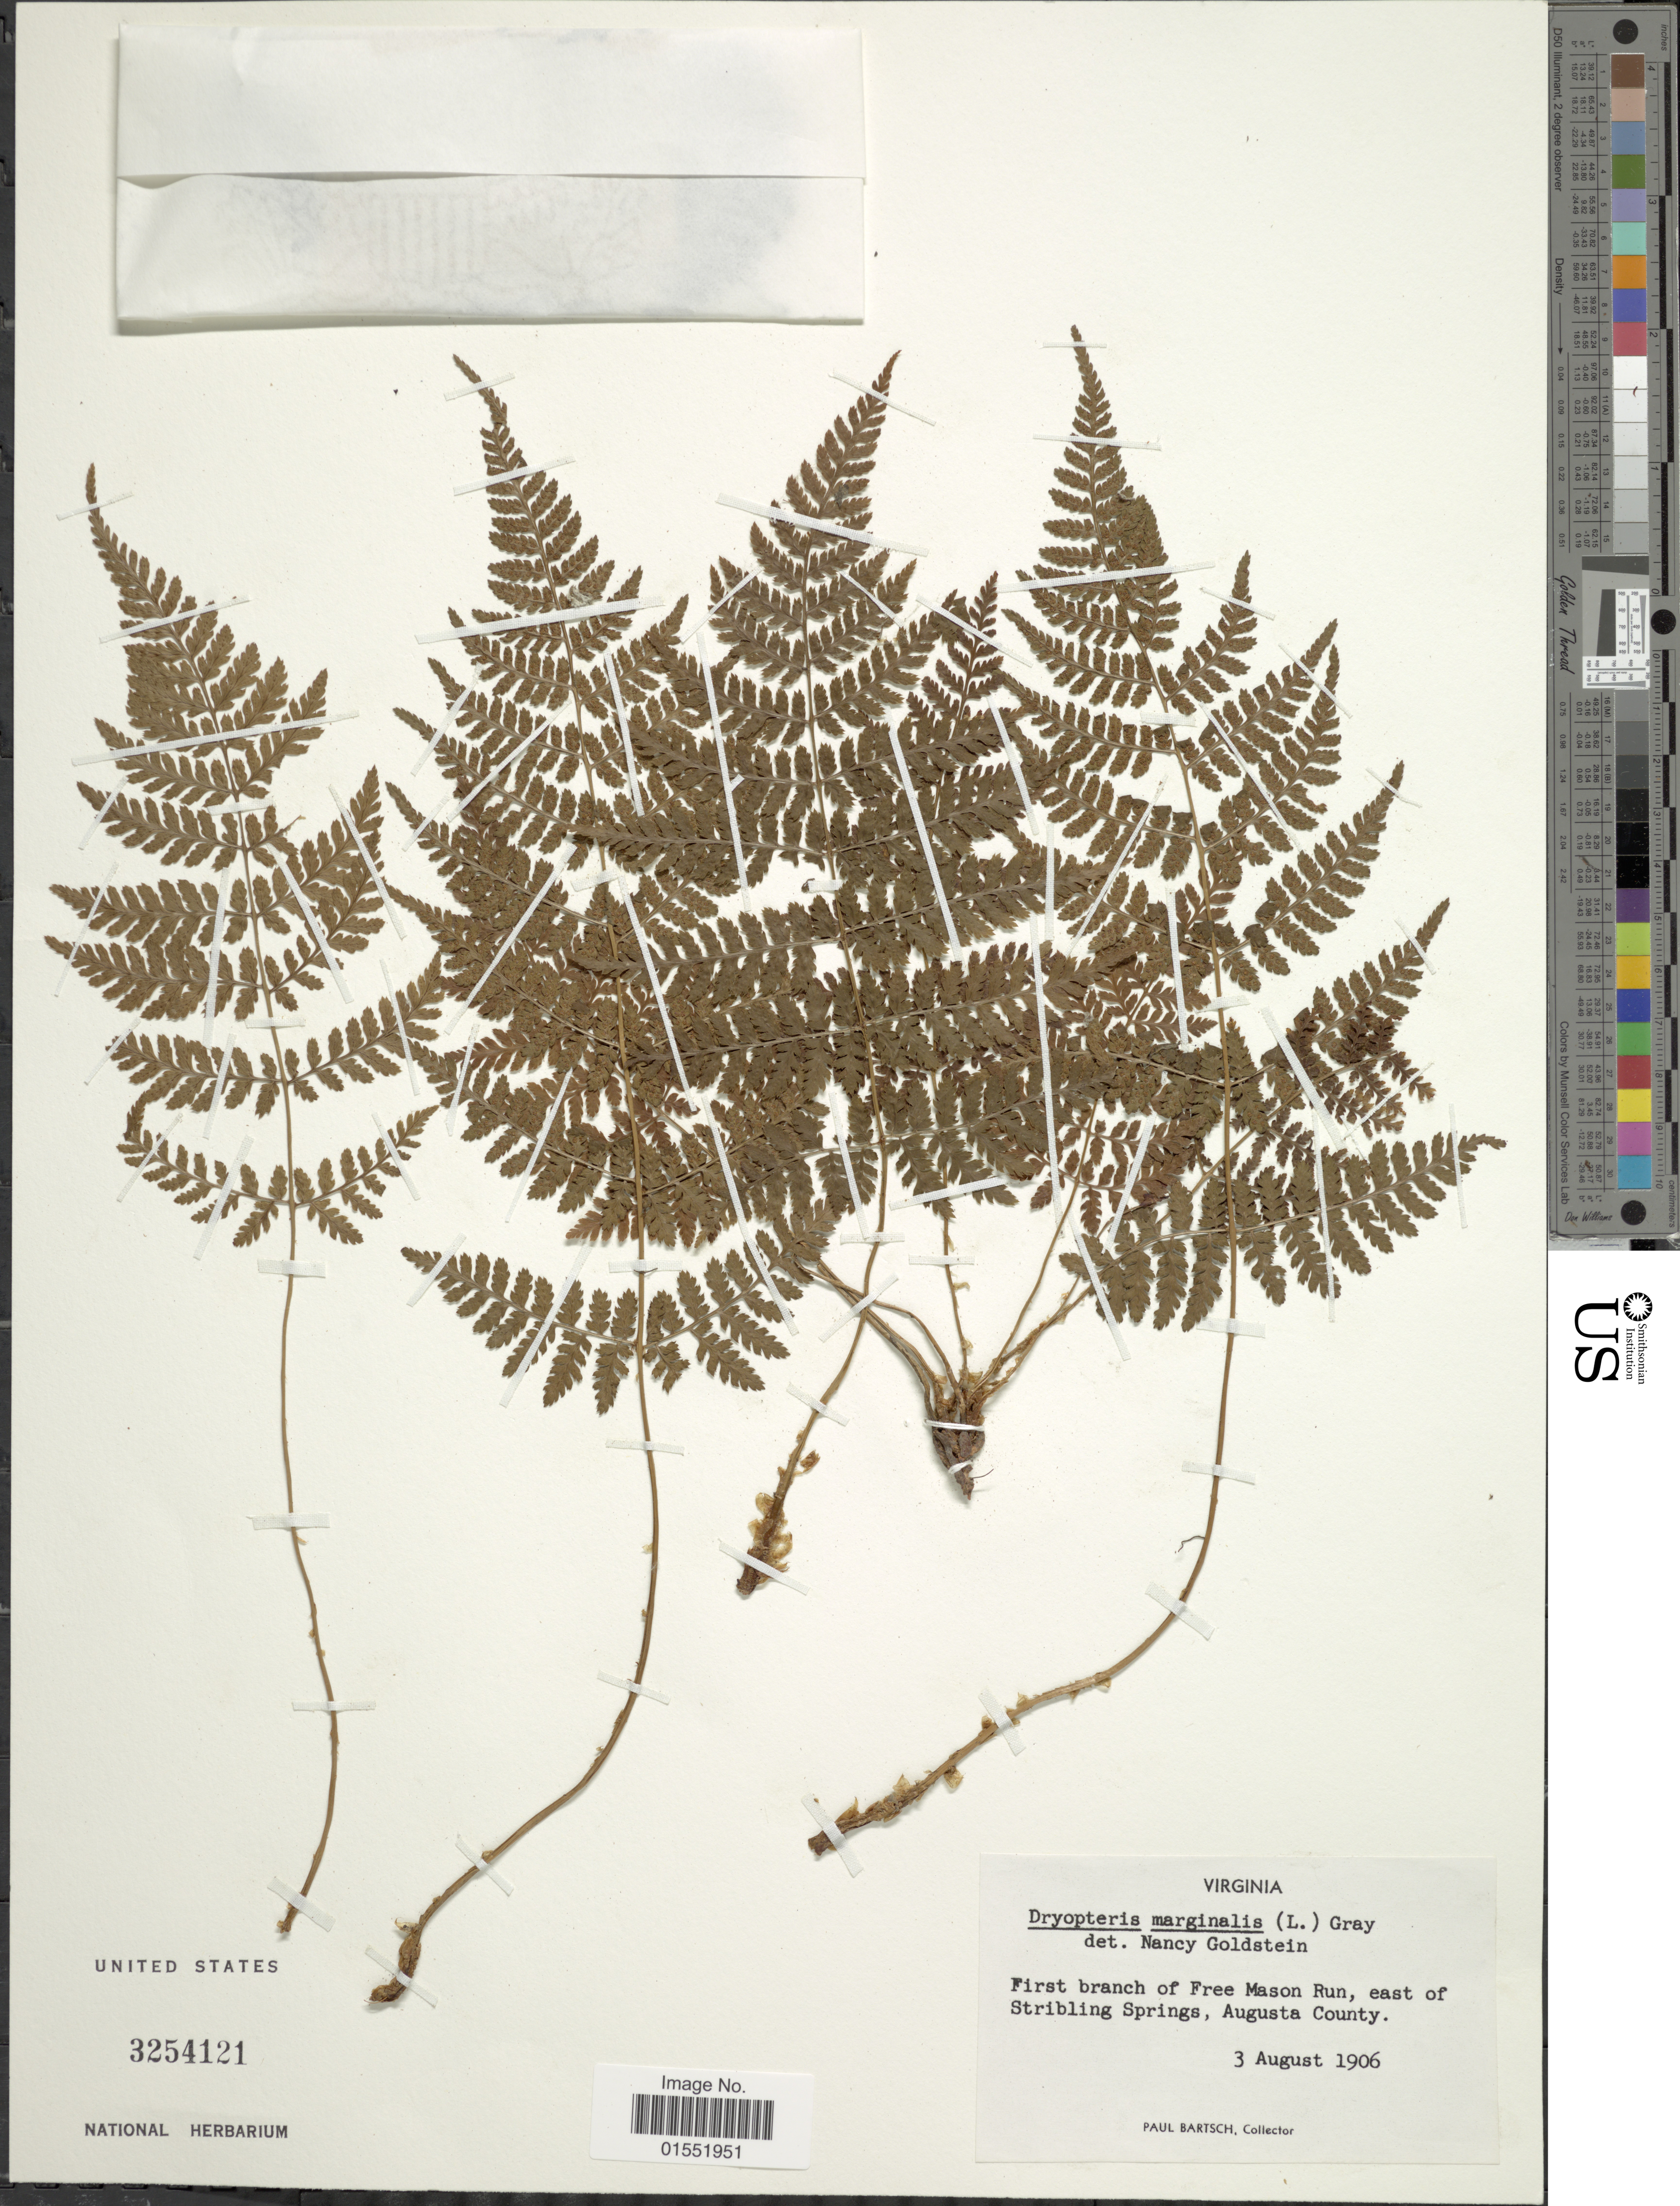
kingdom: Plantae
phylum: Tracheophyta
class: Polypodiopsida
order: Polypodiales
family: Dryopteridaceae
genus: Dryopteris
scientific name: Dryopteris marginalis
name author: (L.) A. Gray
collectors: P. Bartsch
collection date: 1906-08-03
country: United States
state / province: Virginia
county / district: Augusta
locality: First branch of Free Mason Run, east of Stribling Springs, Augusta County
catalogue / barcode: US 3254121